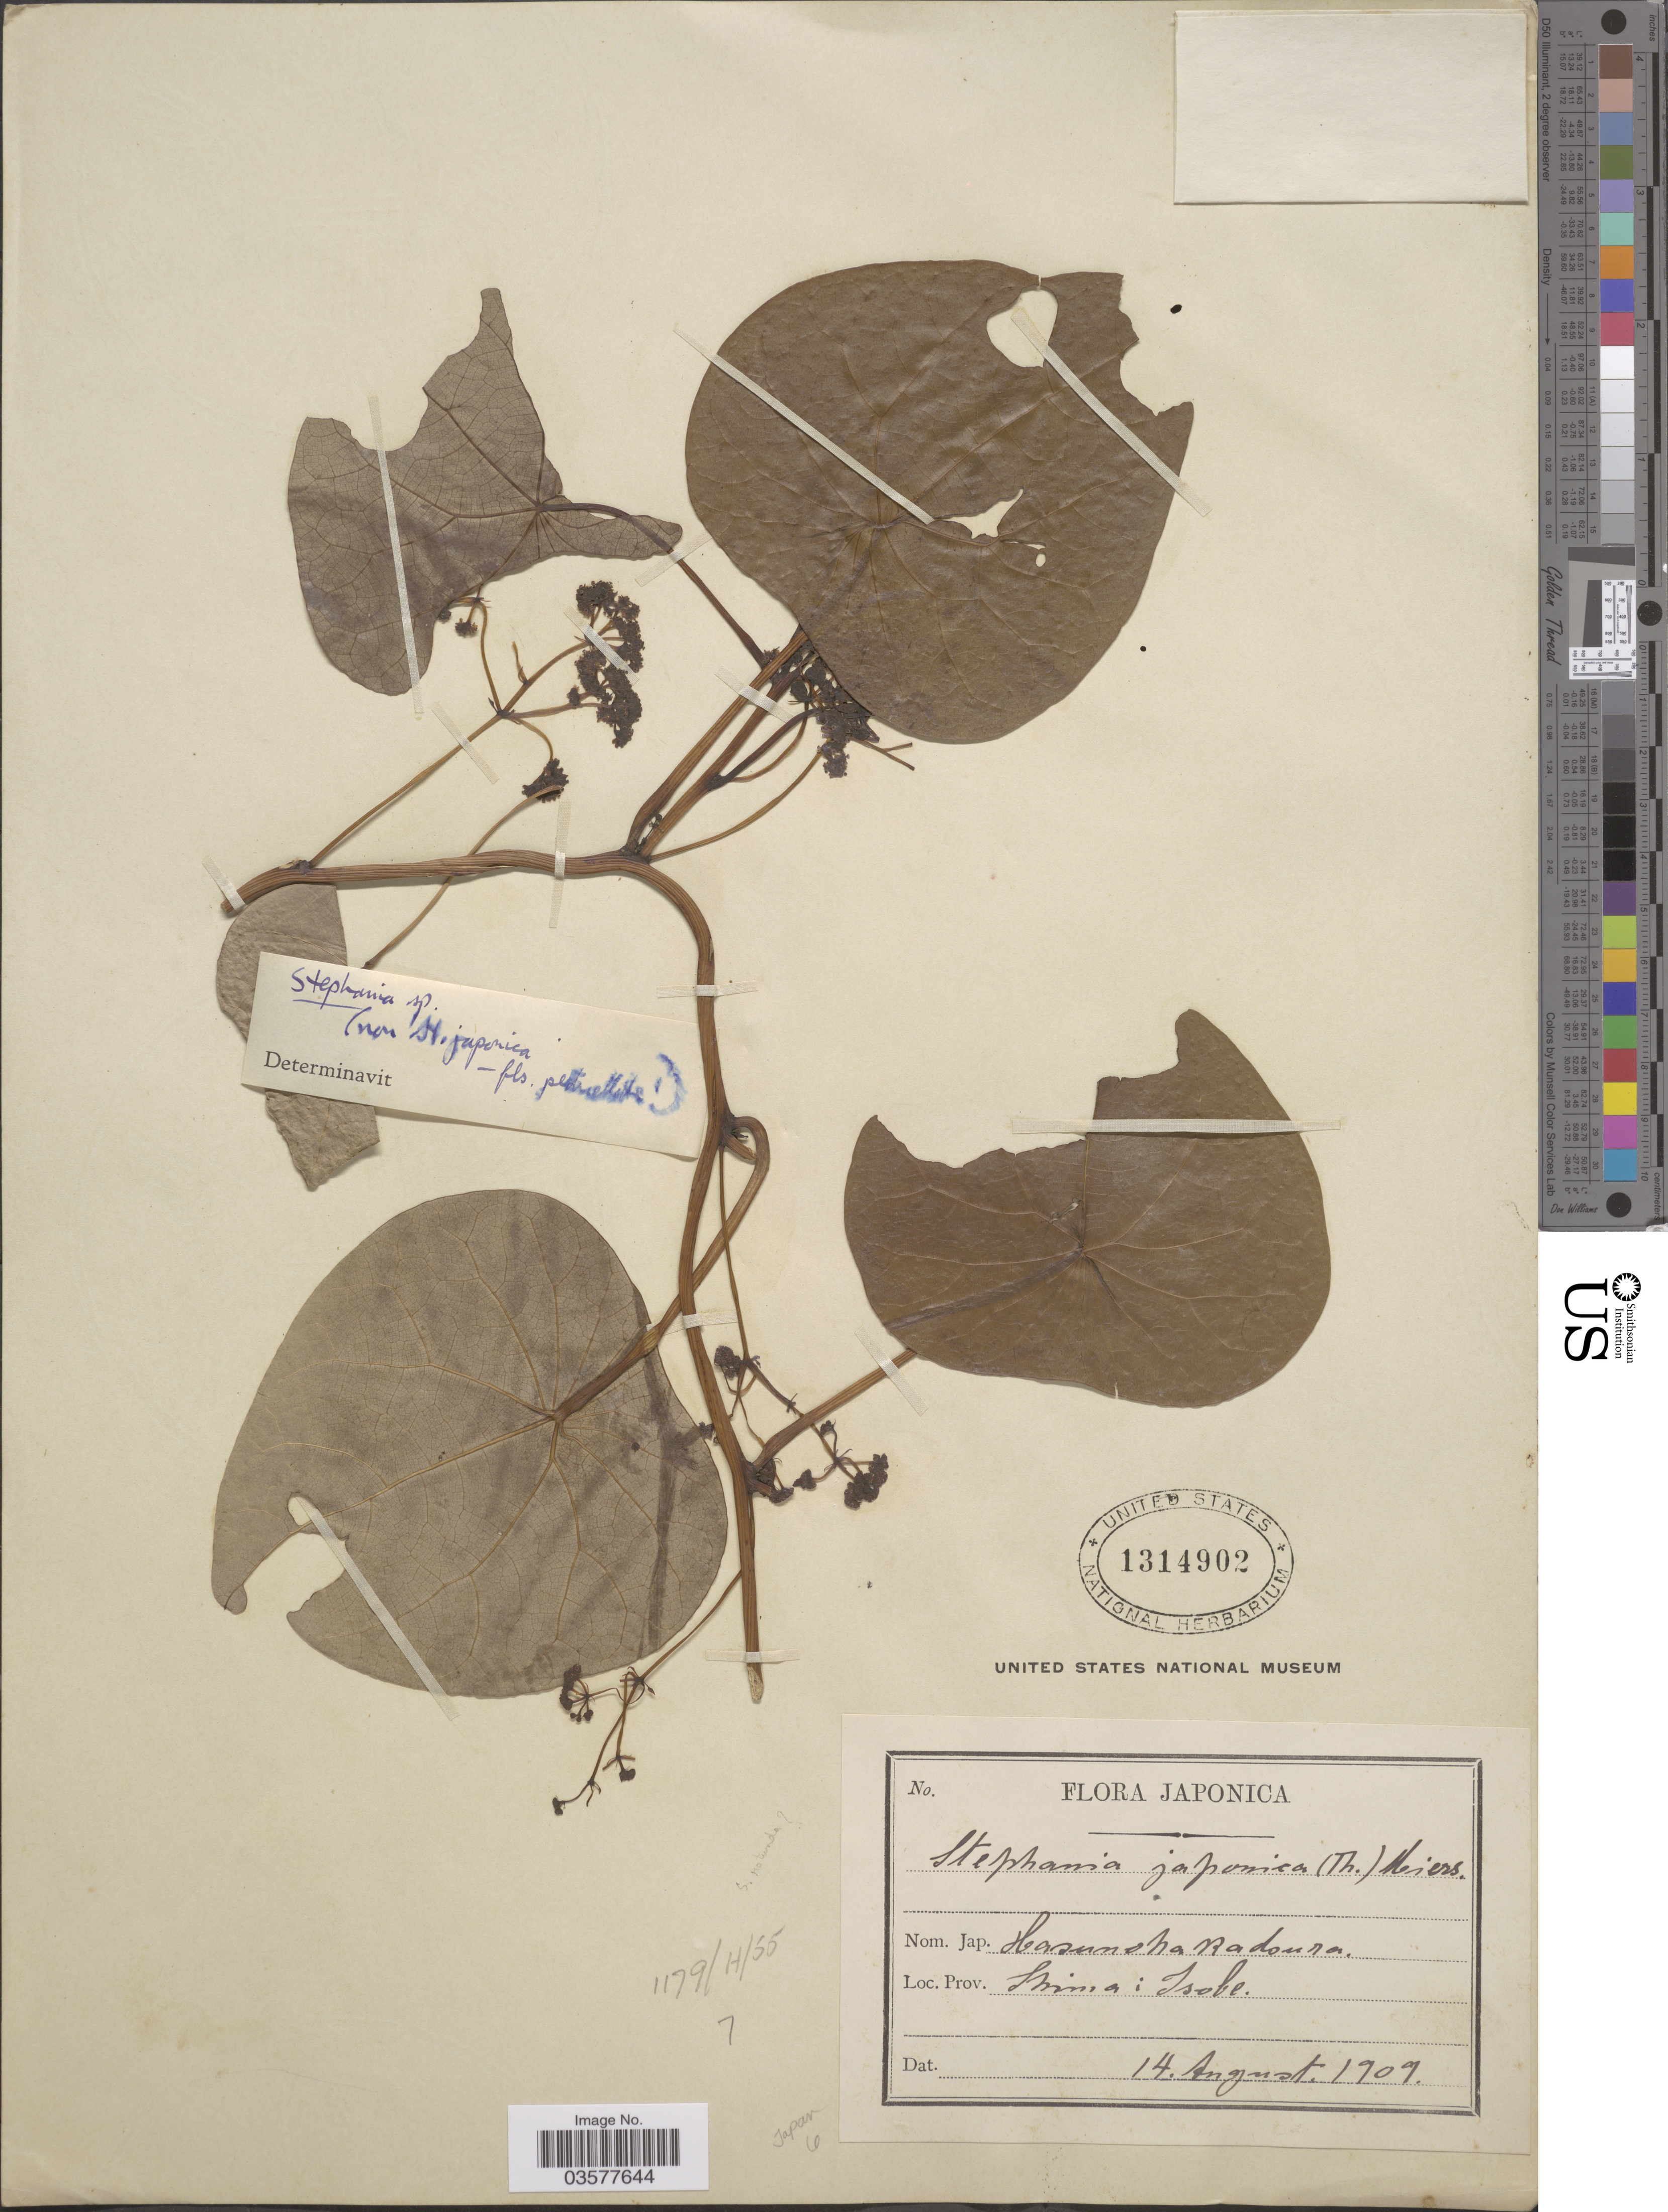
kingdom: Plantae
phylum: Tracheophyta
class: Magnoliopsida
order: Ranunculales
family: Menispermaceae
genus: Stephania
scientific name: Stephania japonica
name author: (Thunb.) Miers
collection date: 1909-08-14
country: Japan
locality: Prov. Shima: Isobe.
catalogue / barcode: US 1314902